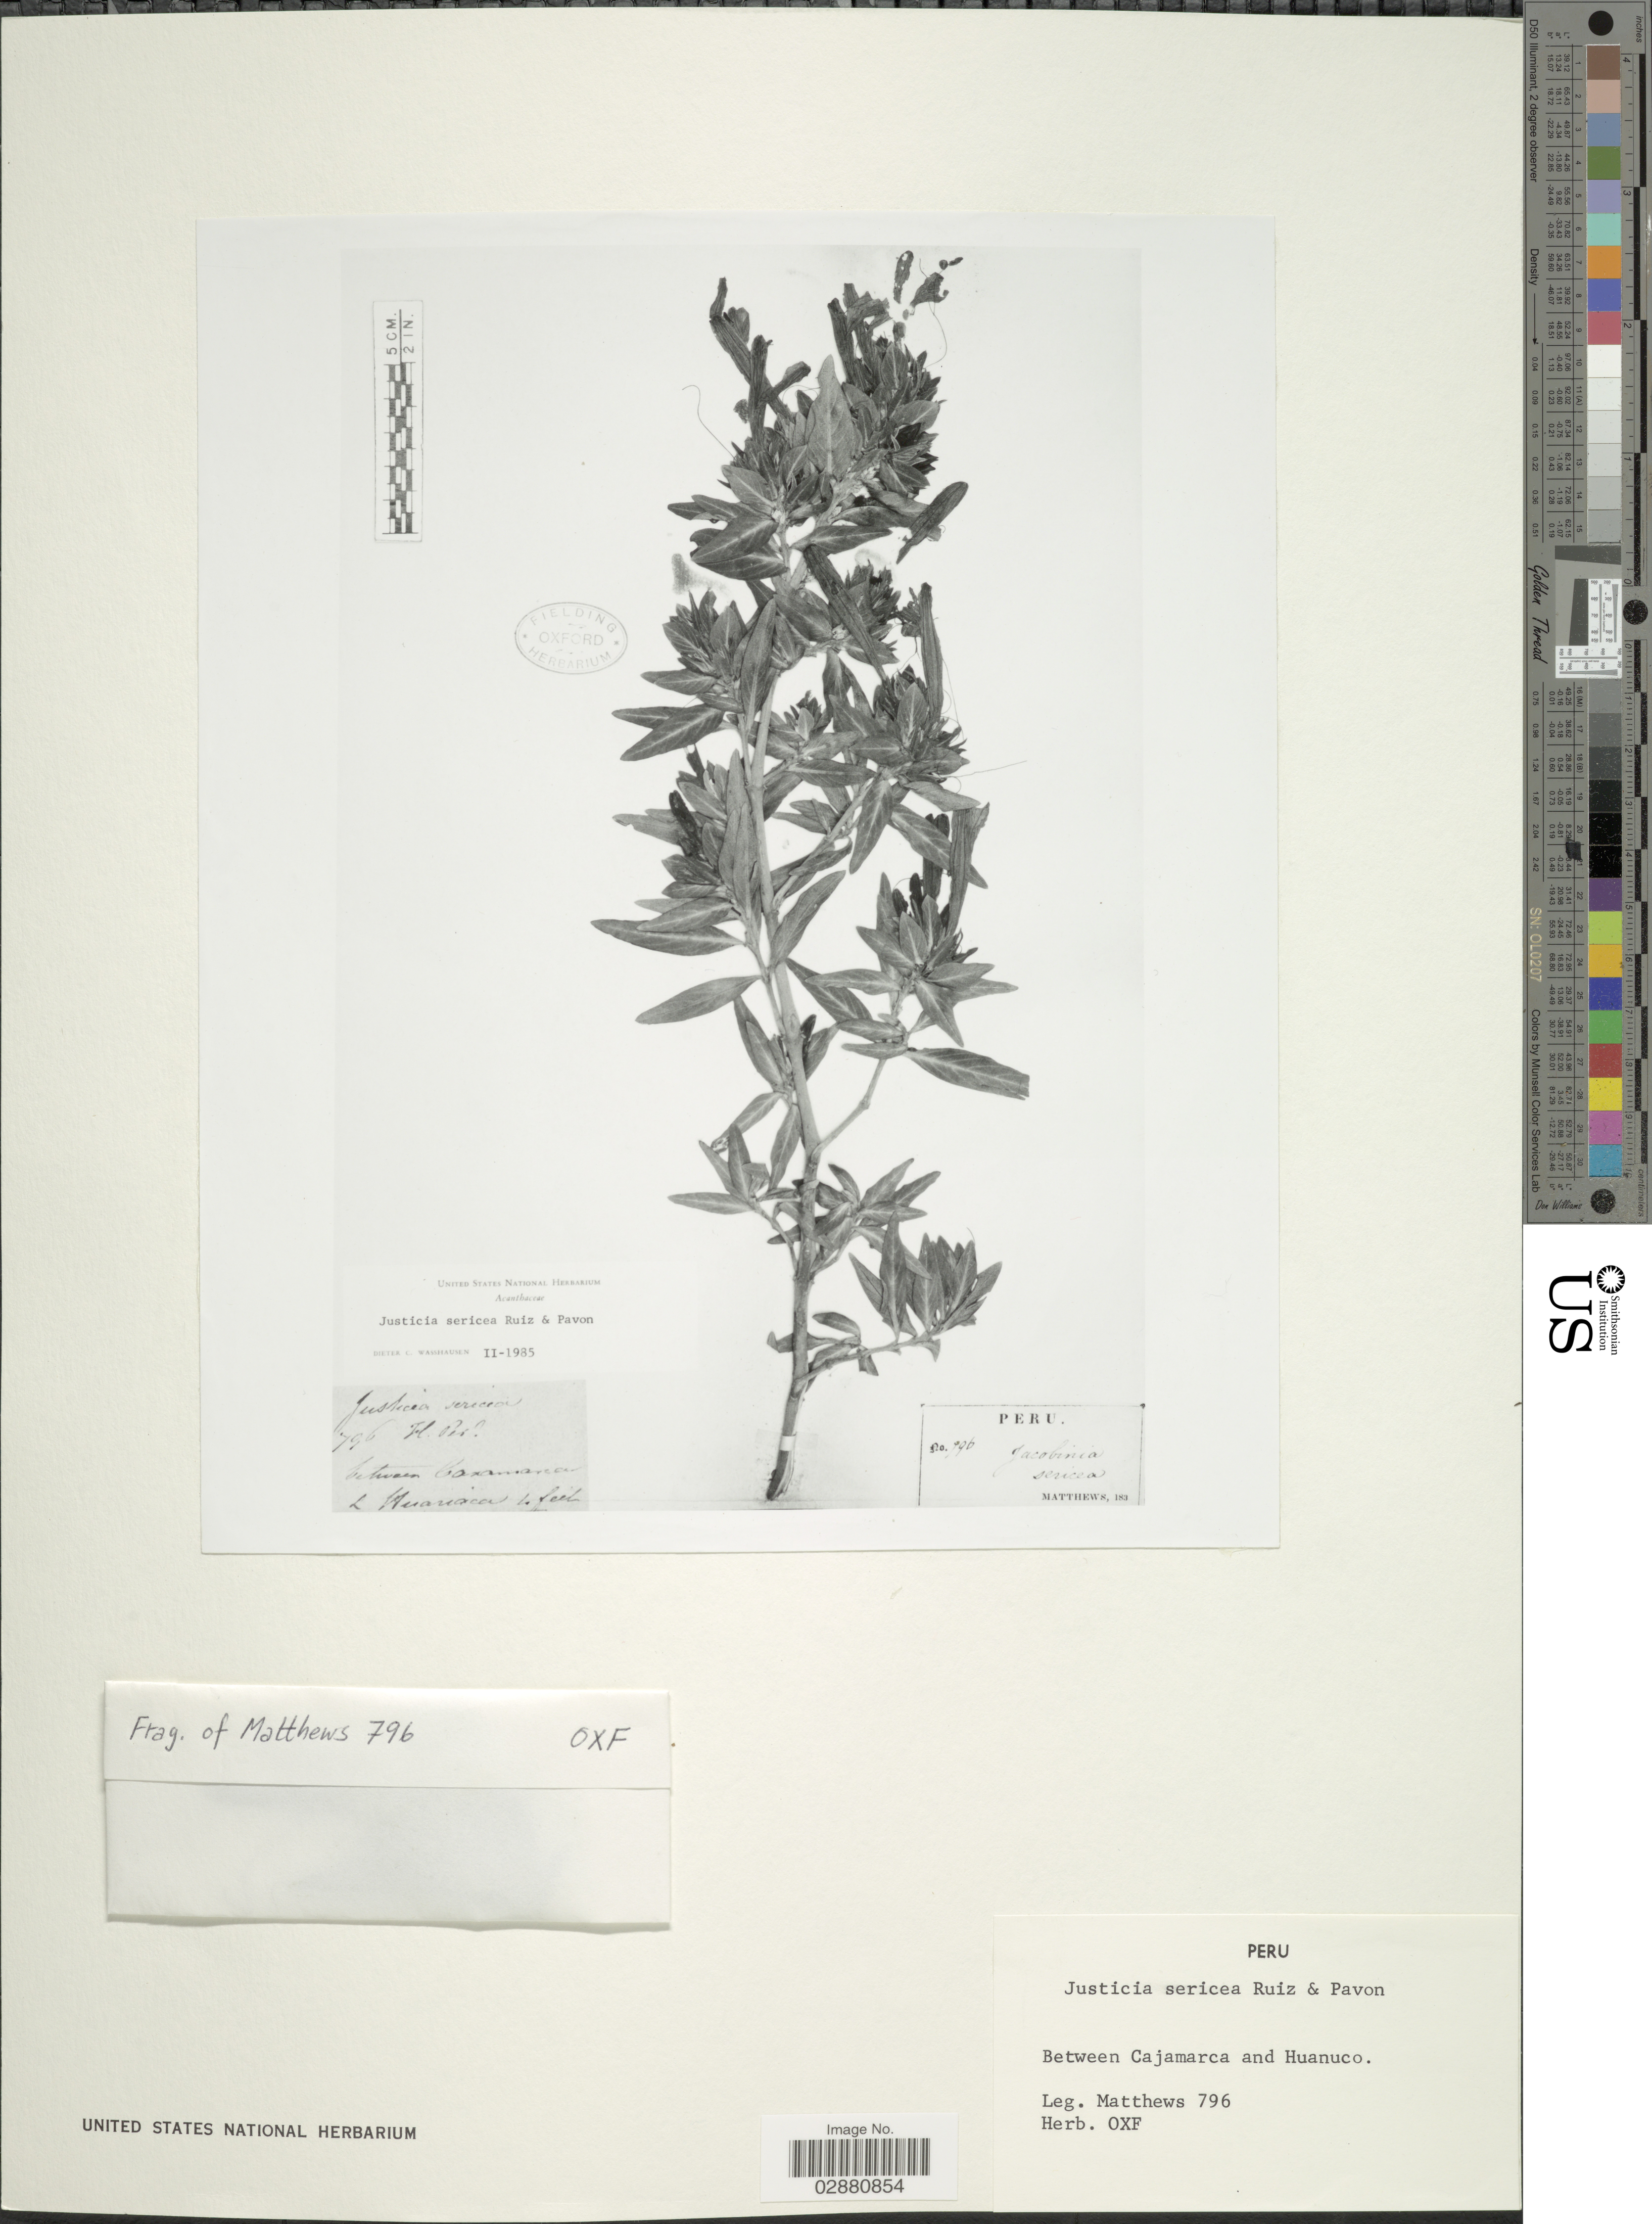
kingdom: Plantae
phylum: Tracheophyta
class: Magnoliopsida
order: Lamiales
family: Acanthaceae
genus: Justicia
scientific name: Justicia sericea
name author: Ruiz & Pav.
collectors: -- Matthews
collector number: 796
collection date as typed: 183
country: Peru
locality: Between Cajamarca and Huanuco.